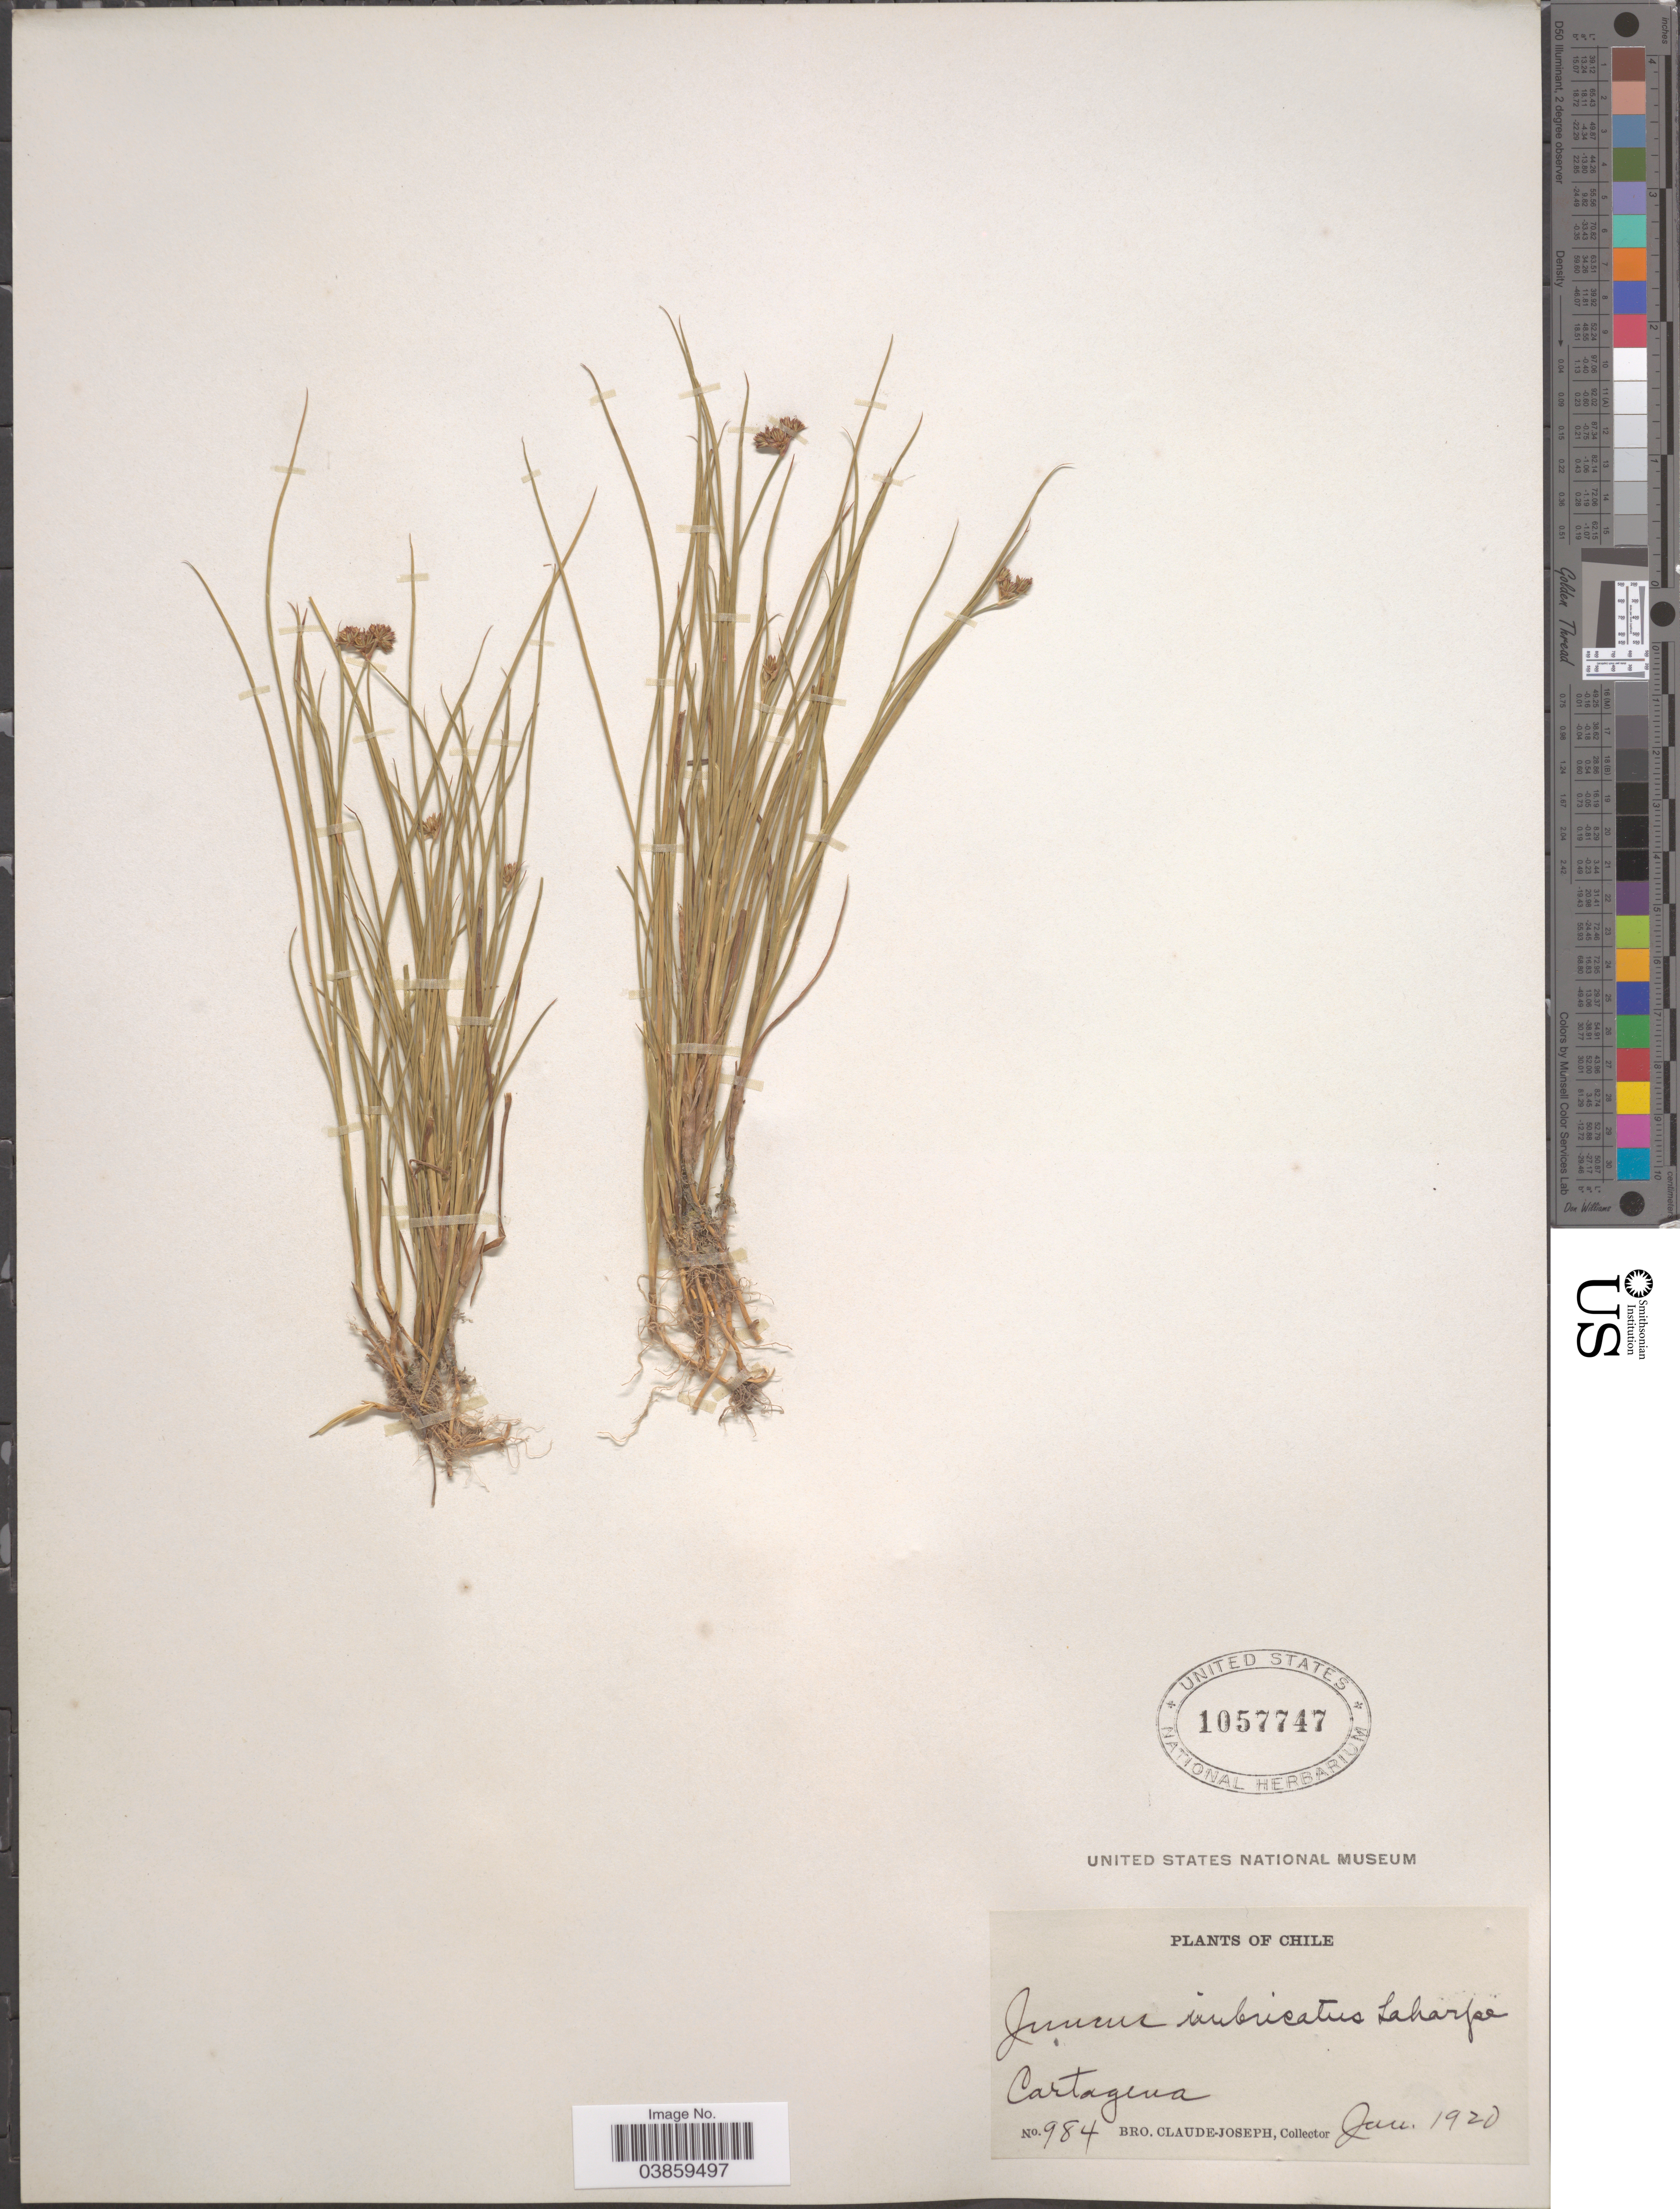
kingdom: Plantae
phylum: Tracheophyta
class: Liliopsida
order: Poales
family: Juncaceae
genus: Juncus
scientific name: Juncus imbricatus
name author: Laharpe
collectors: Bro. Claude-Joseph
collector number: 984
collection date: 1920-01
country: Chile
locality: Cartagena.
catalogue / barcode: US 1057747